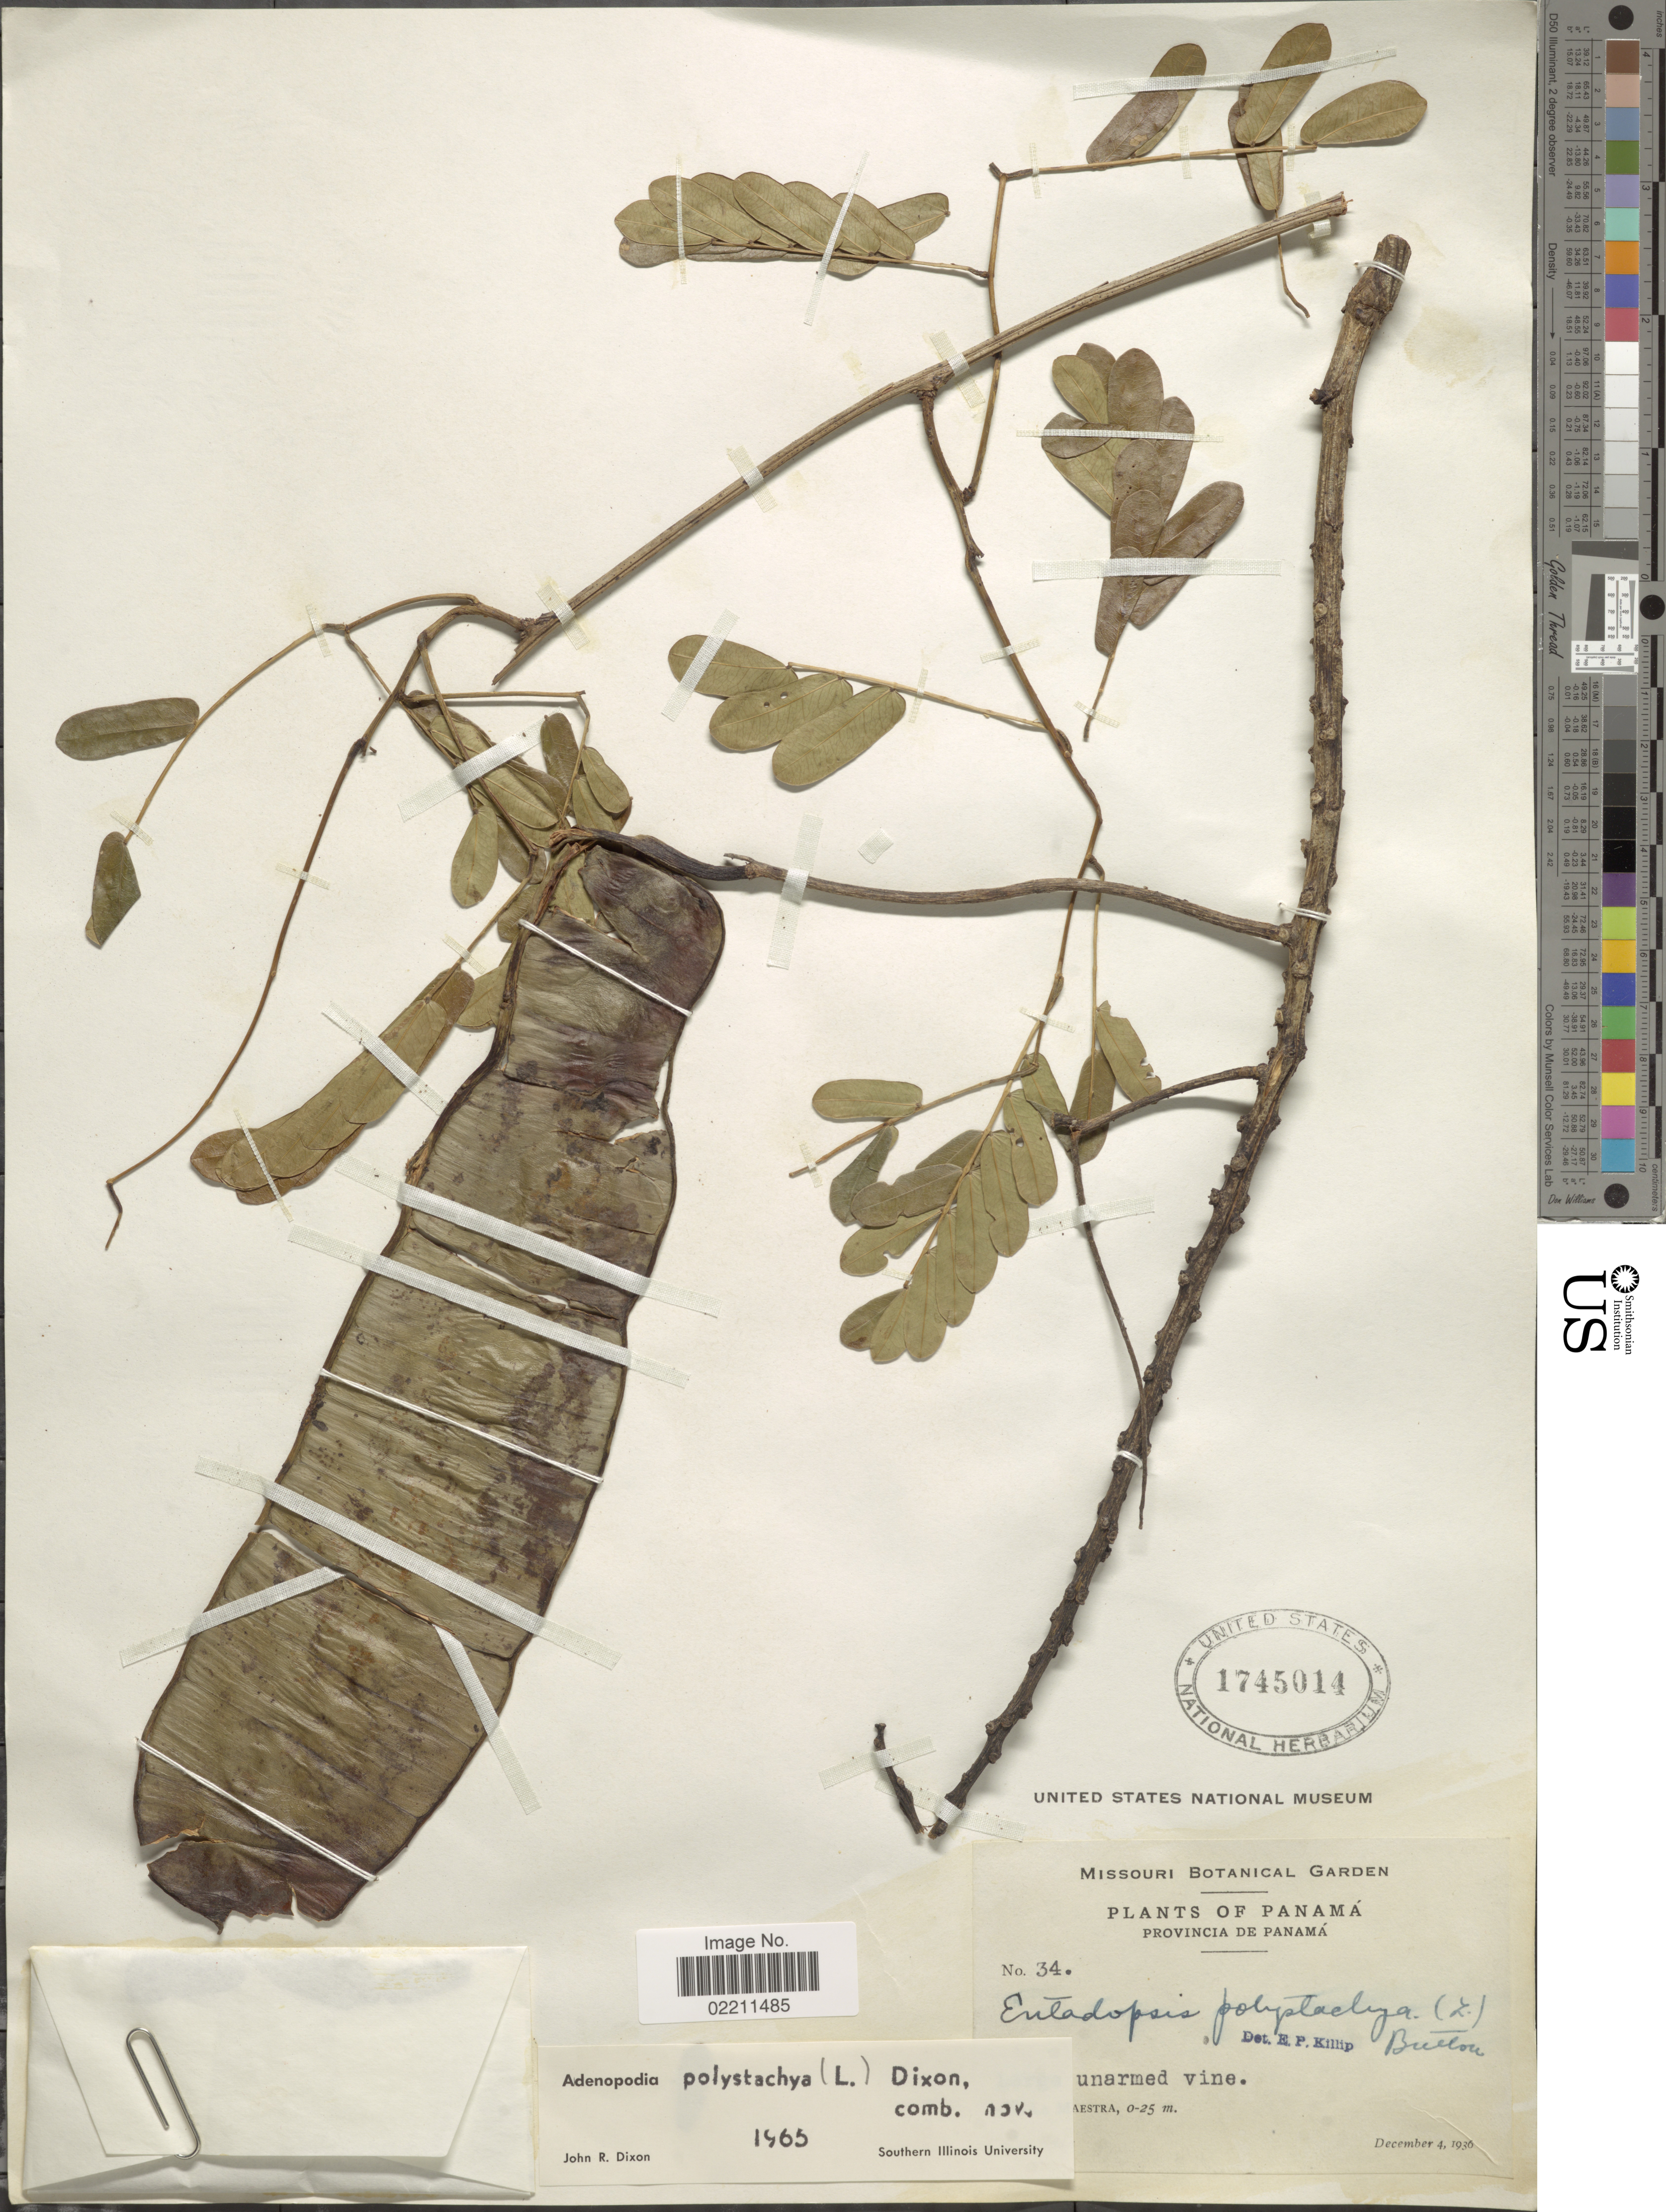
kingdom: Plantae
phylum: Tracheophyta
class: Magnoliopsida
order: Fabales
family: Fabaceae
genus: Entada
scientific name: Entada polystachya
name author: (L.) DC.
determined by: Strong, Mark T., (BOT), Smithsonian Institution - National Museum of Natural History (UNITED STATES)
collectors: P. H. Allen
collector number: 34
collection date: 1936-12-04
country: Panama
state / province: Panamá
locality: Common along rivers, Río La Maestra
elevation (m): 0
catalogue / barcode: US 174514